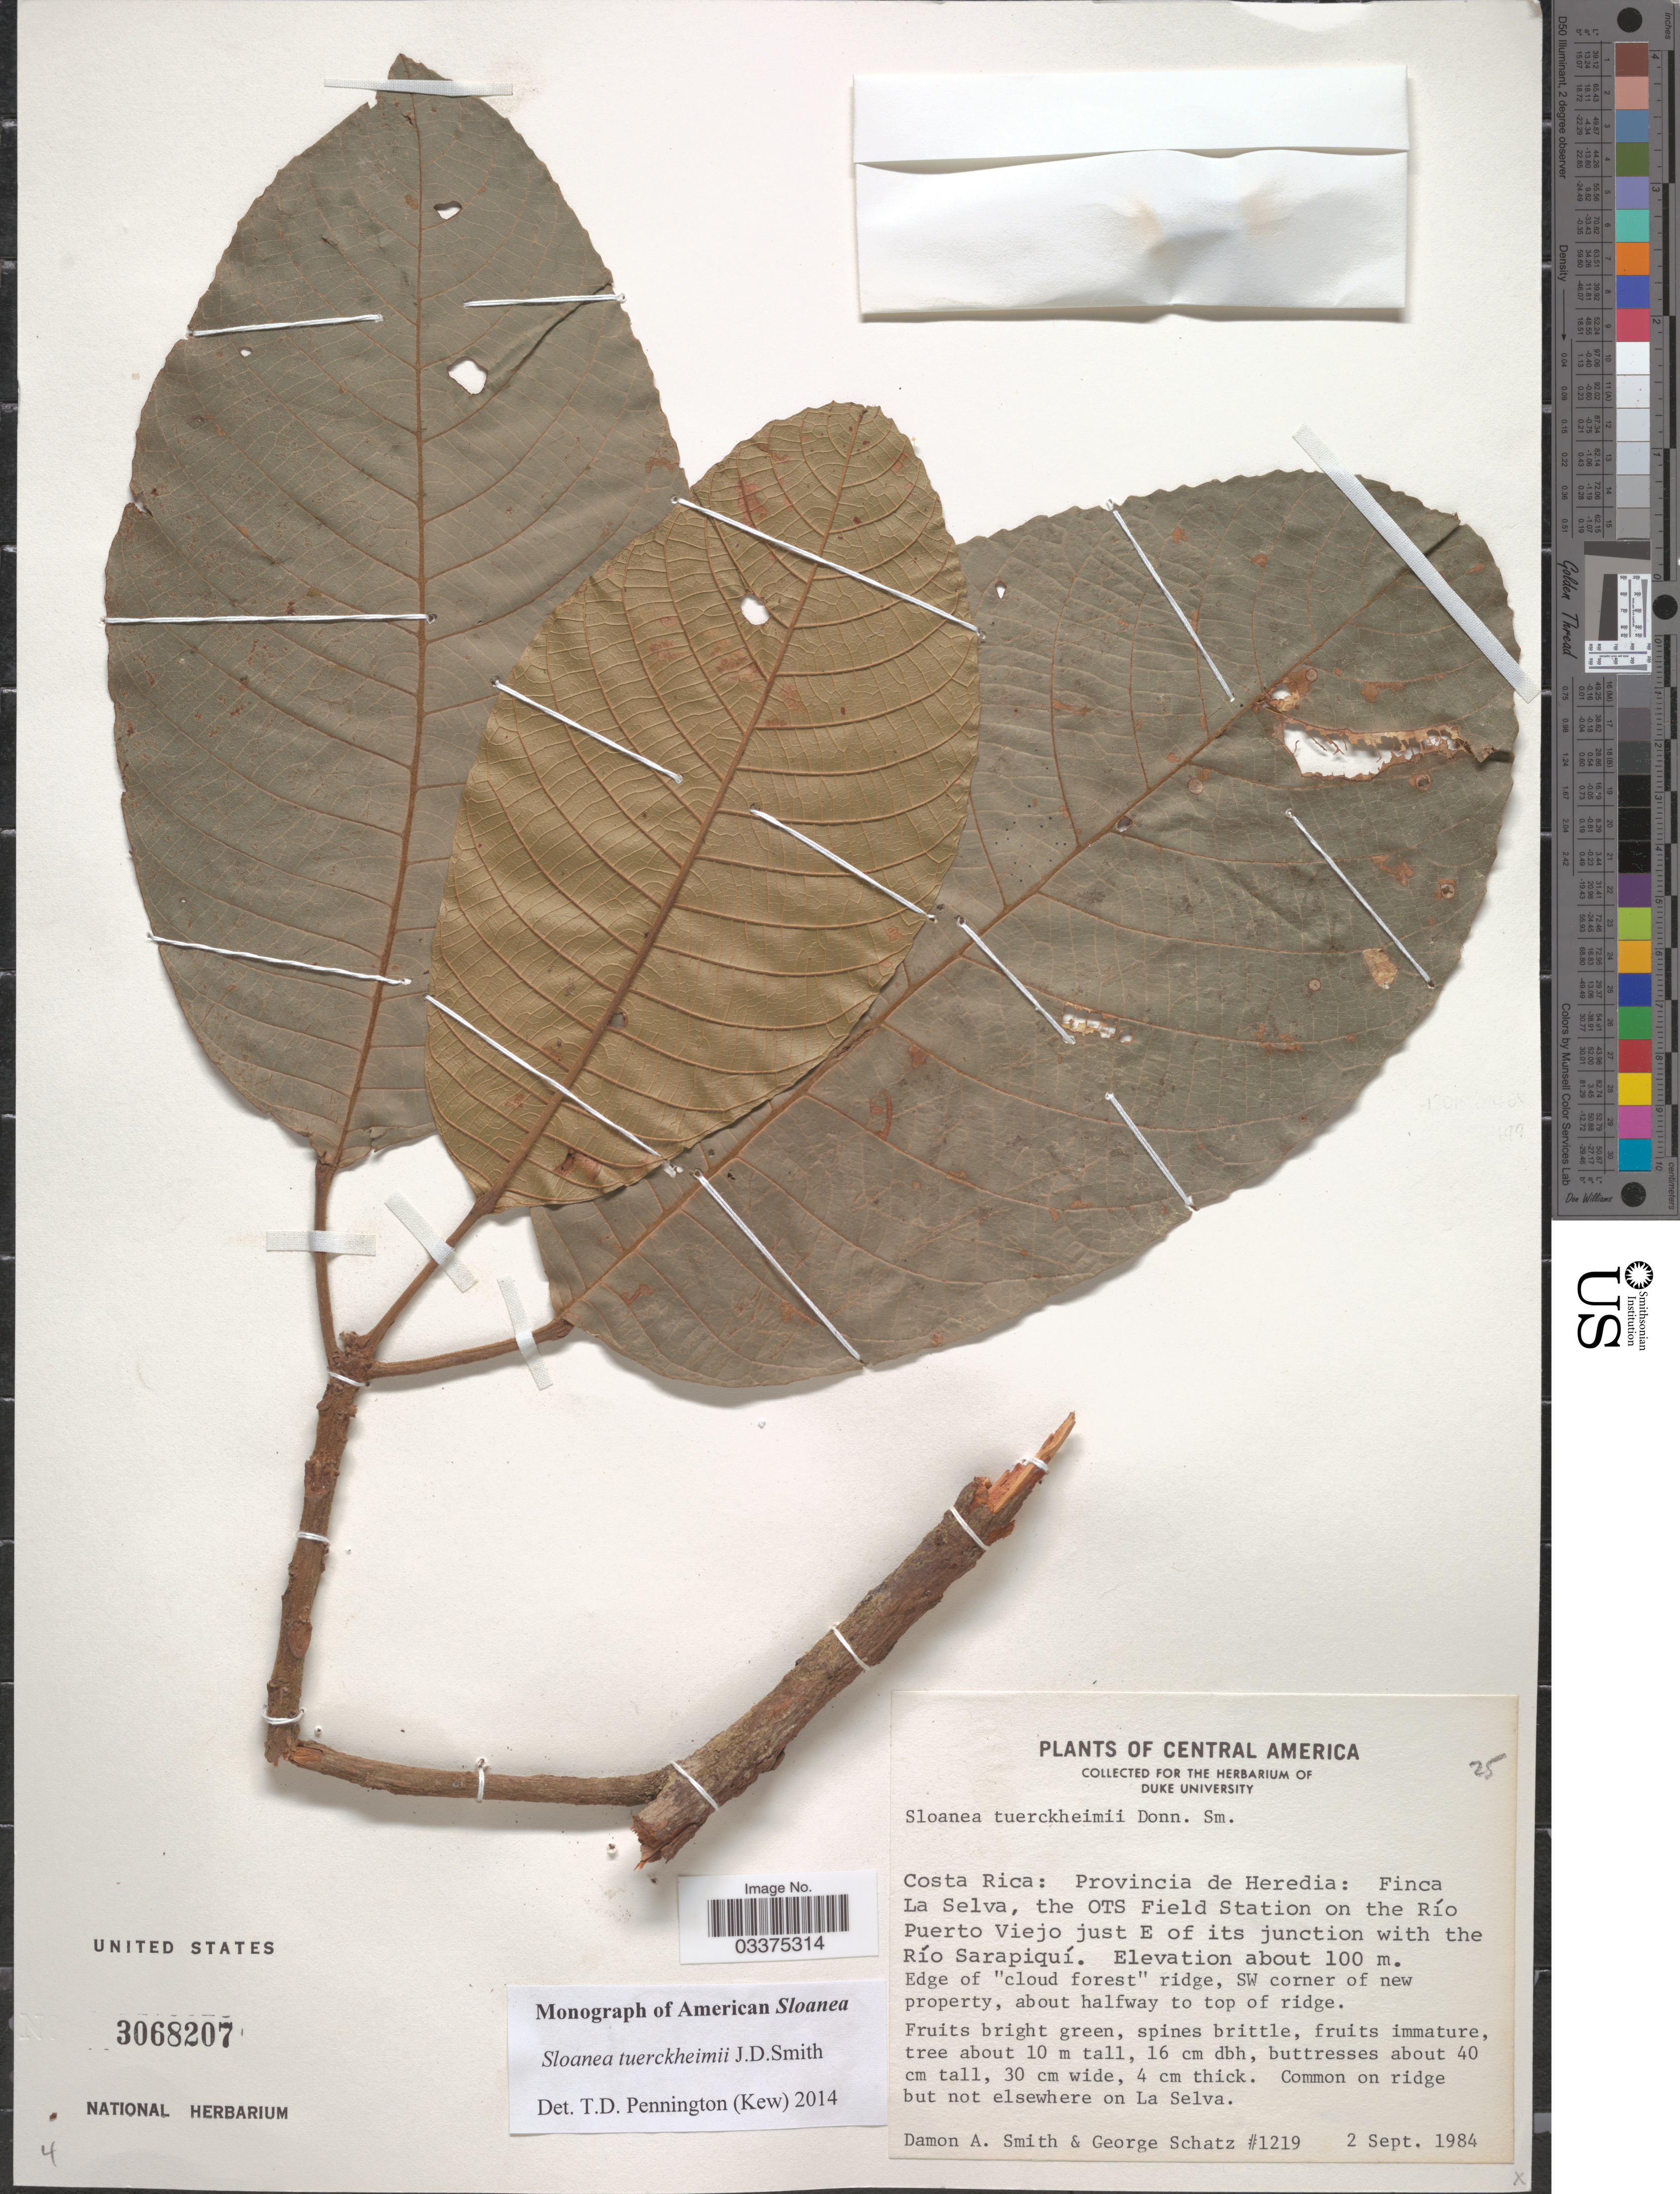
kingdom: Plantae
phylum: Tracheophyta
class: Magnoliopsida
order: Oxalidales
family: Elaeocarpaceae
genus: Sloanea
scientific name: Sloanea tuerckheimii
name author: Donn. Sm.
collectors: D. A. Smith & G. Schatz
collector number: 1219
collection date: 1984-09-02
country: Costa Rica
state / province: Heredia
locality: Finca La Selva, the OTS Field Station on the Río Puerto Viejo just E of its junction with the Río Sarapiquí. Edge of "cloud forest" ridge, SW corner of new property, about halfway to top of ridge.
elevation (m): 100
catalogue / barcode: US 3068207